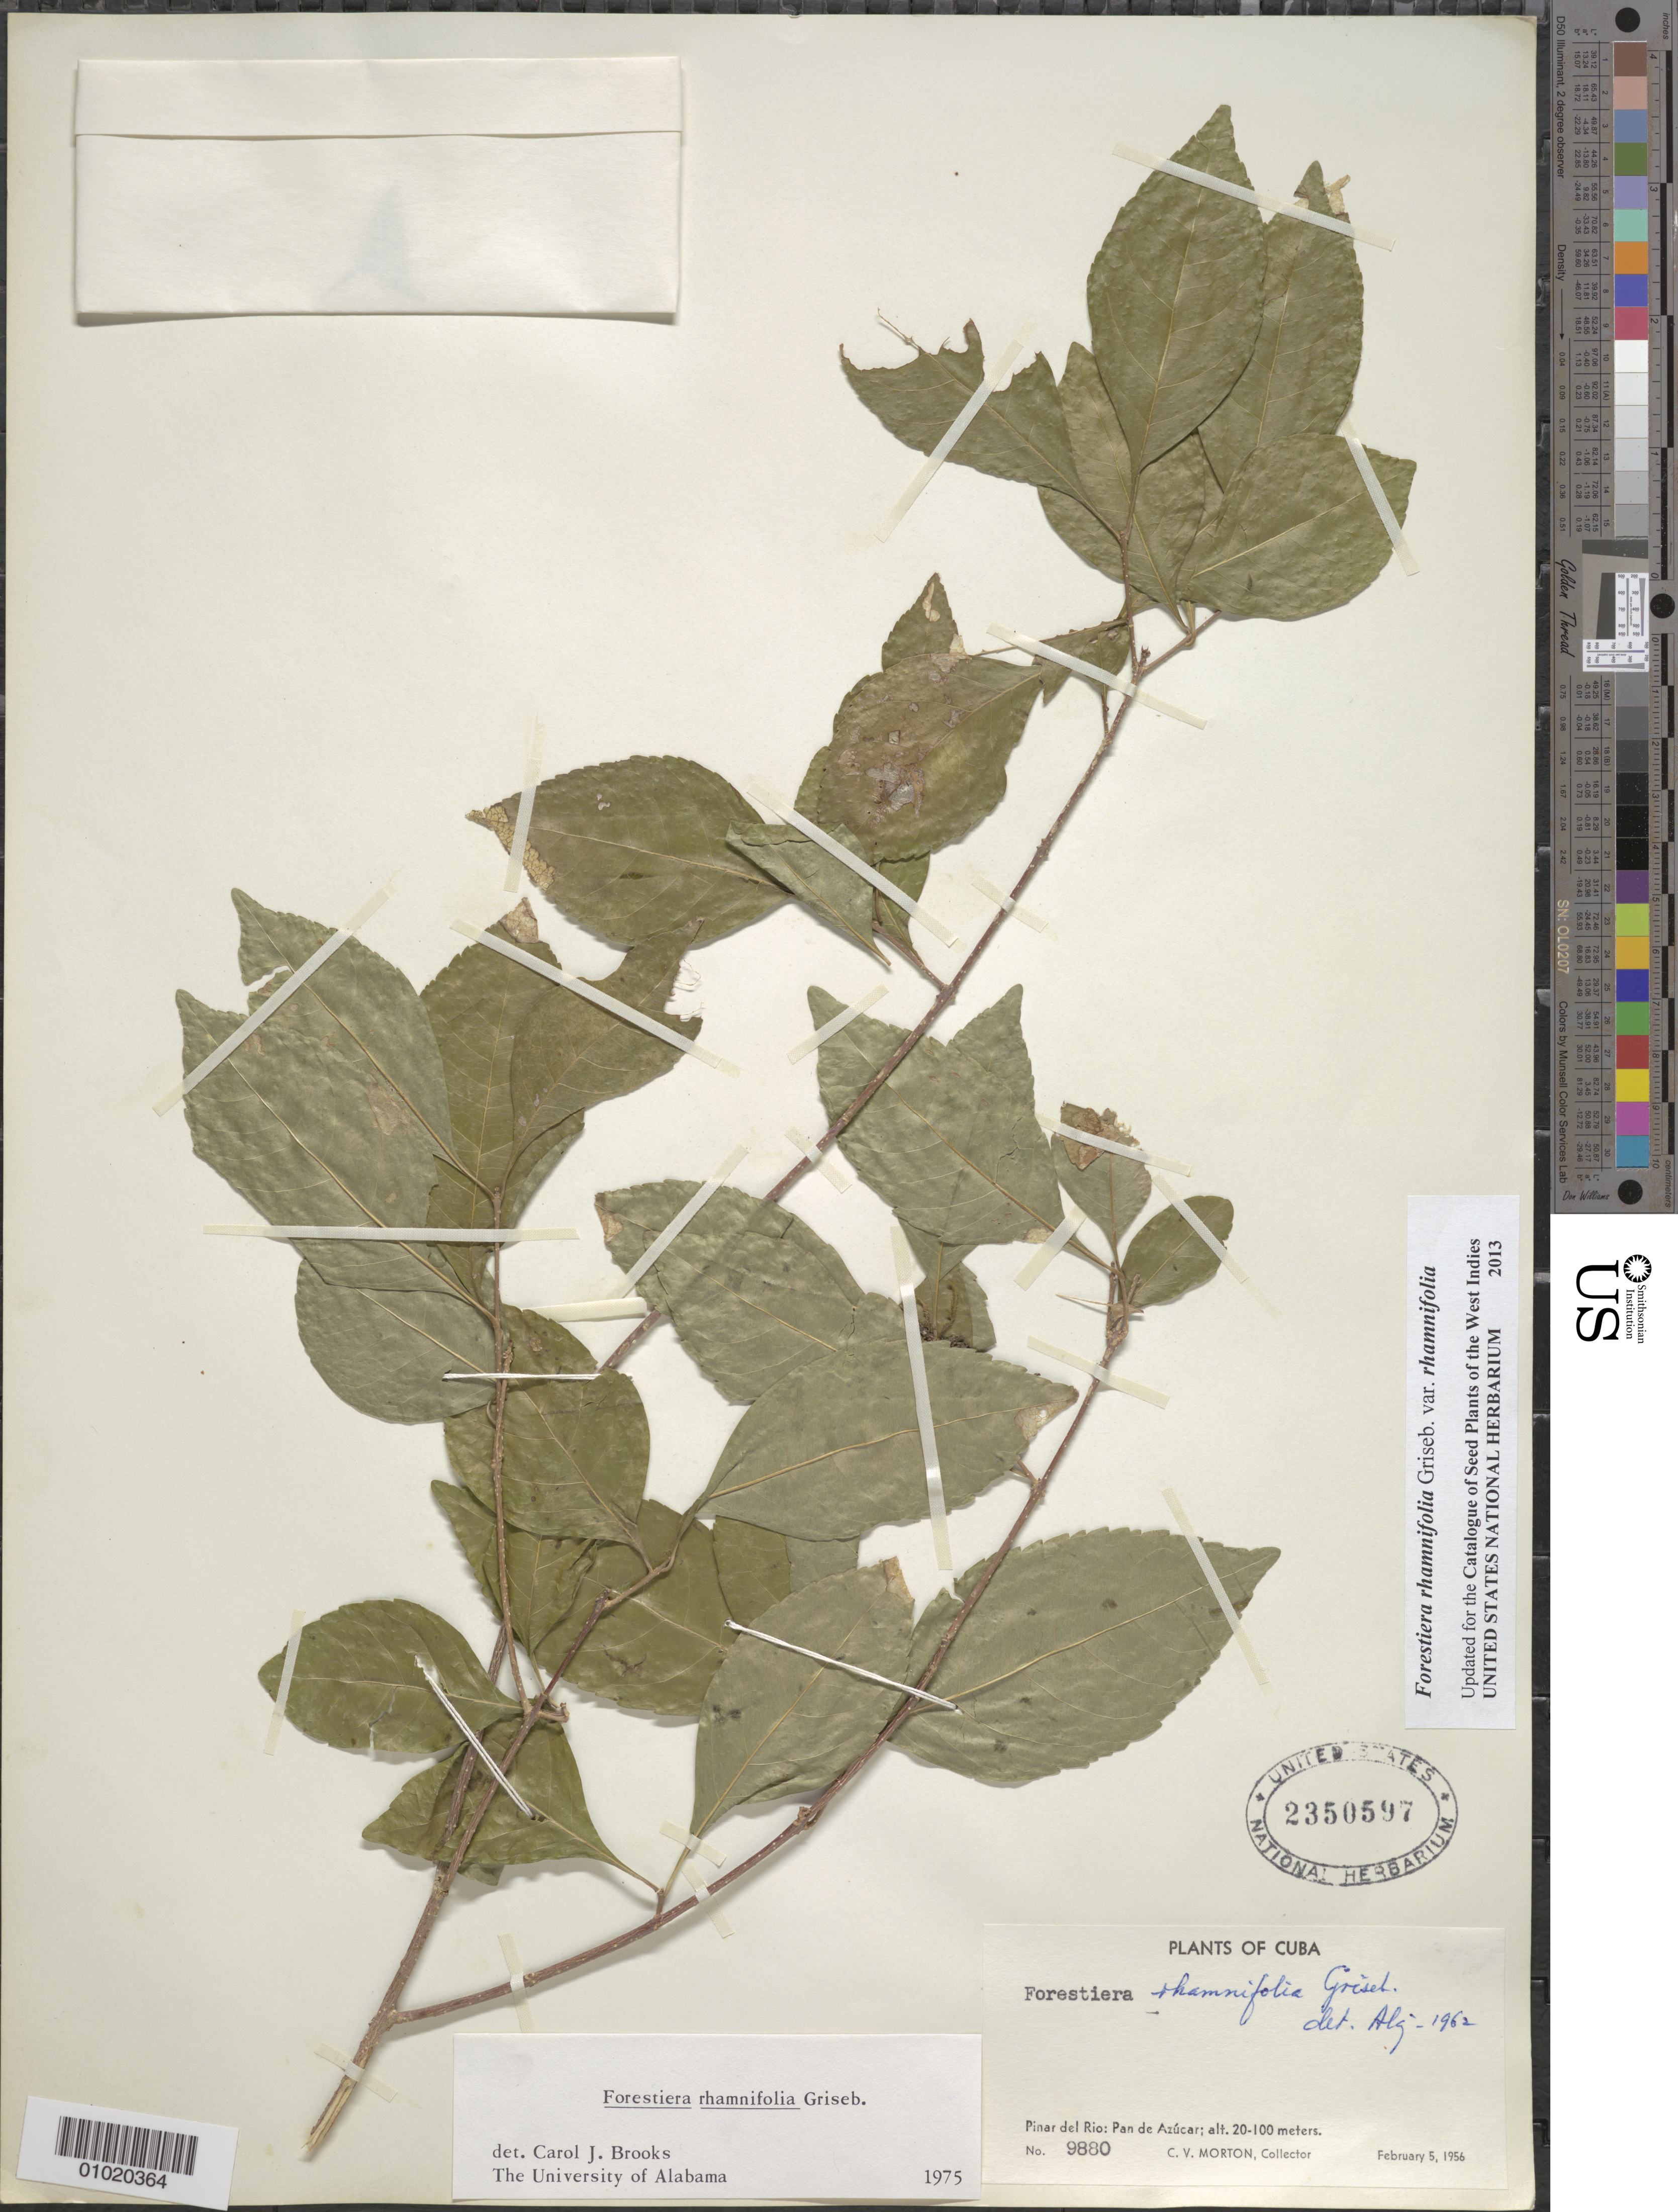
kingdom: Plantae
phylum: Tracheophyta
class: Magnoliopsida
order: Lamiales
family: Oleaceae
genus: Forestiera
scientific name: Forestiera rhamnifolia var. rhamnifolia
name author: Griseb.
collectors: C. V. Morton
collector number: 9880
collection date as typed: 05 Feb 1956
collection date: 1956-02-05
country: Cuba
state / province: Pinar del Rio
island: Cuba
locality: Pan de Azucar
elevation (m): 20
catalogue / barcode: US 2350597